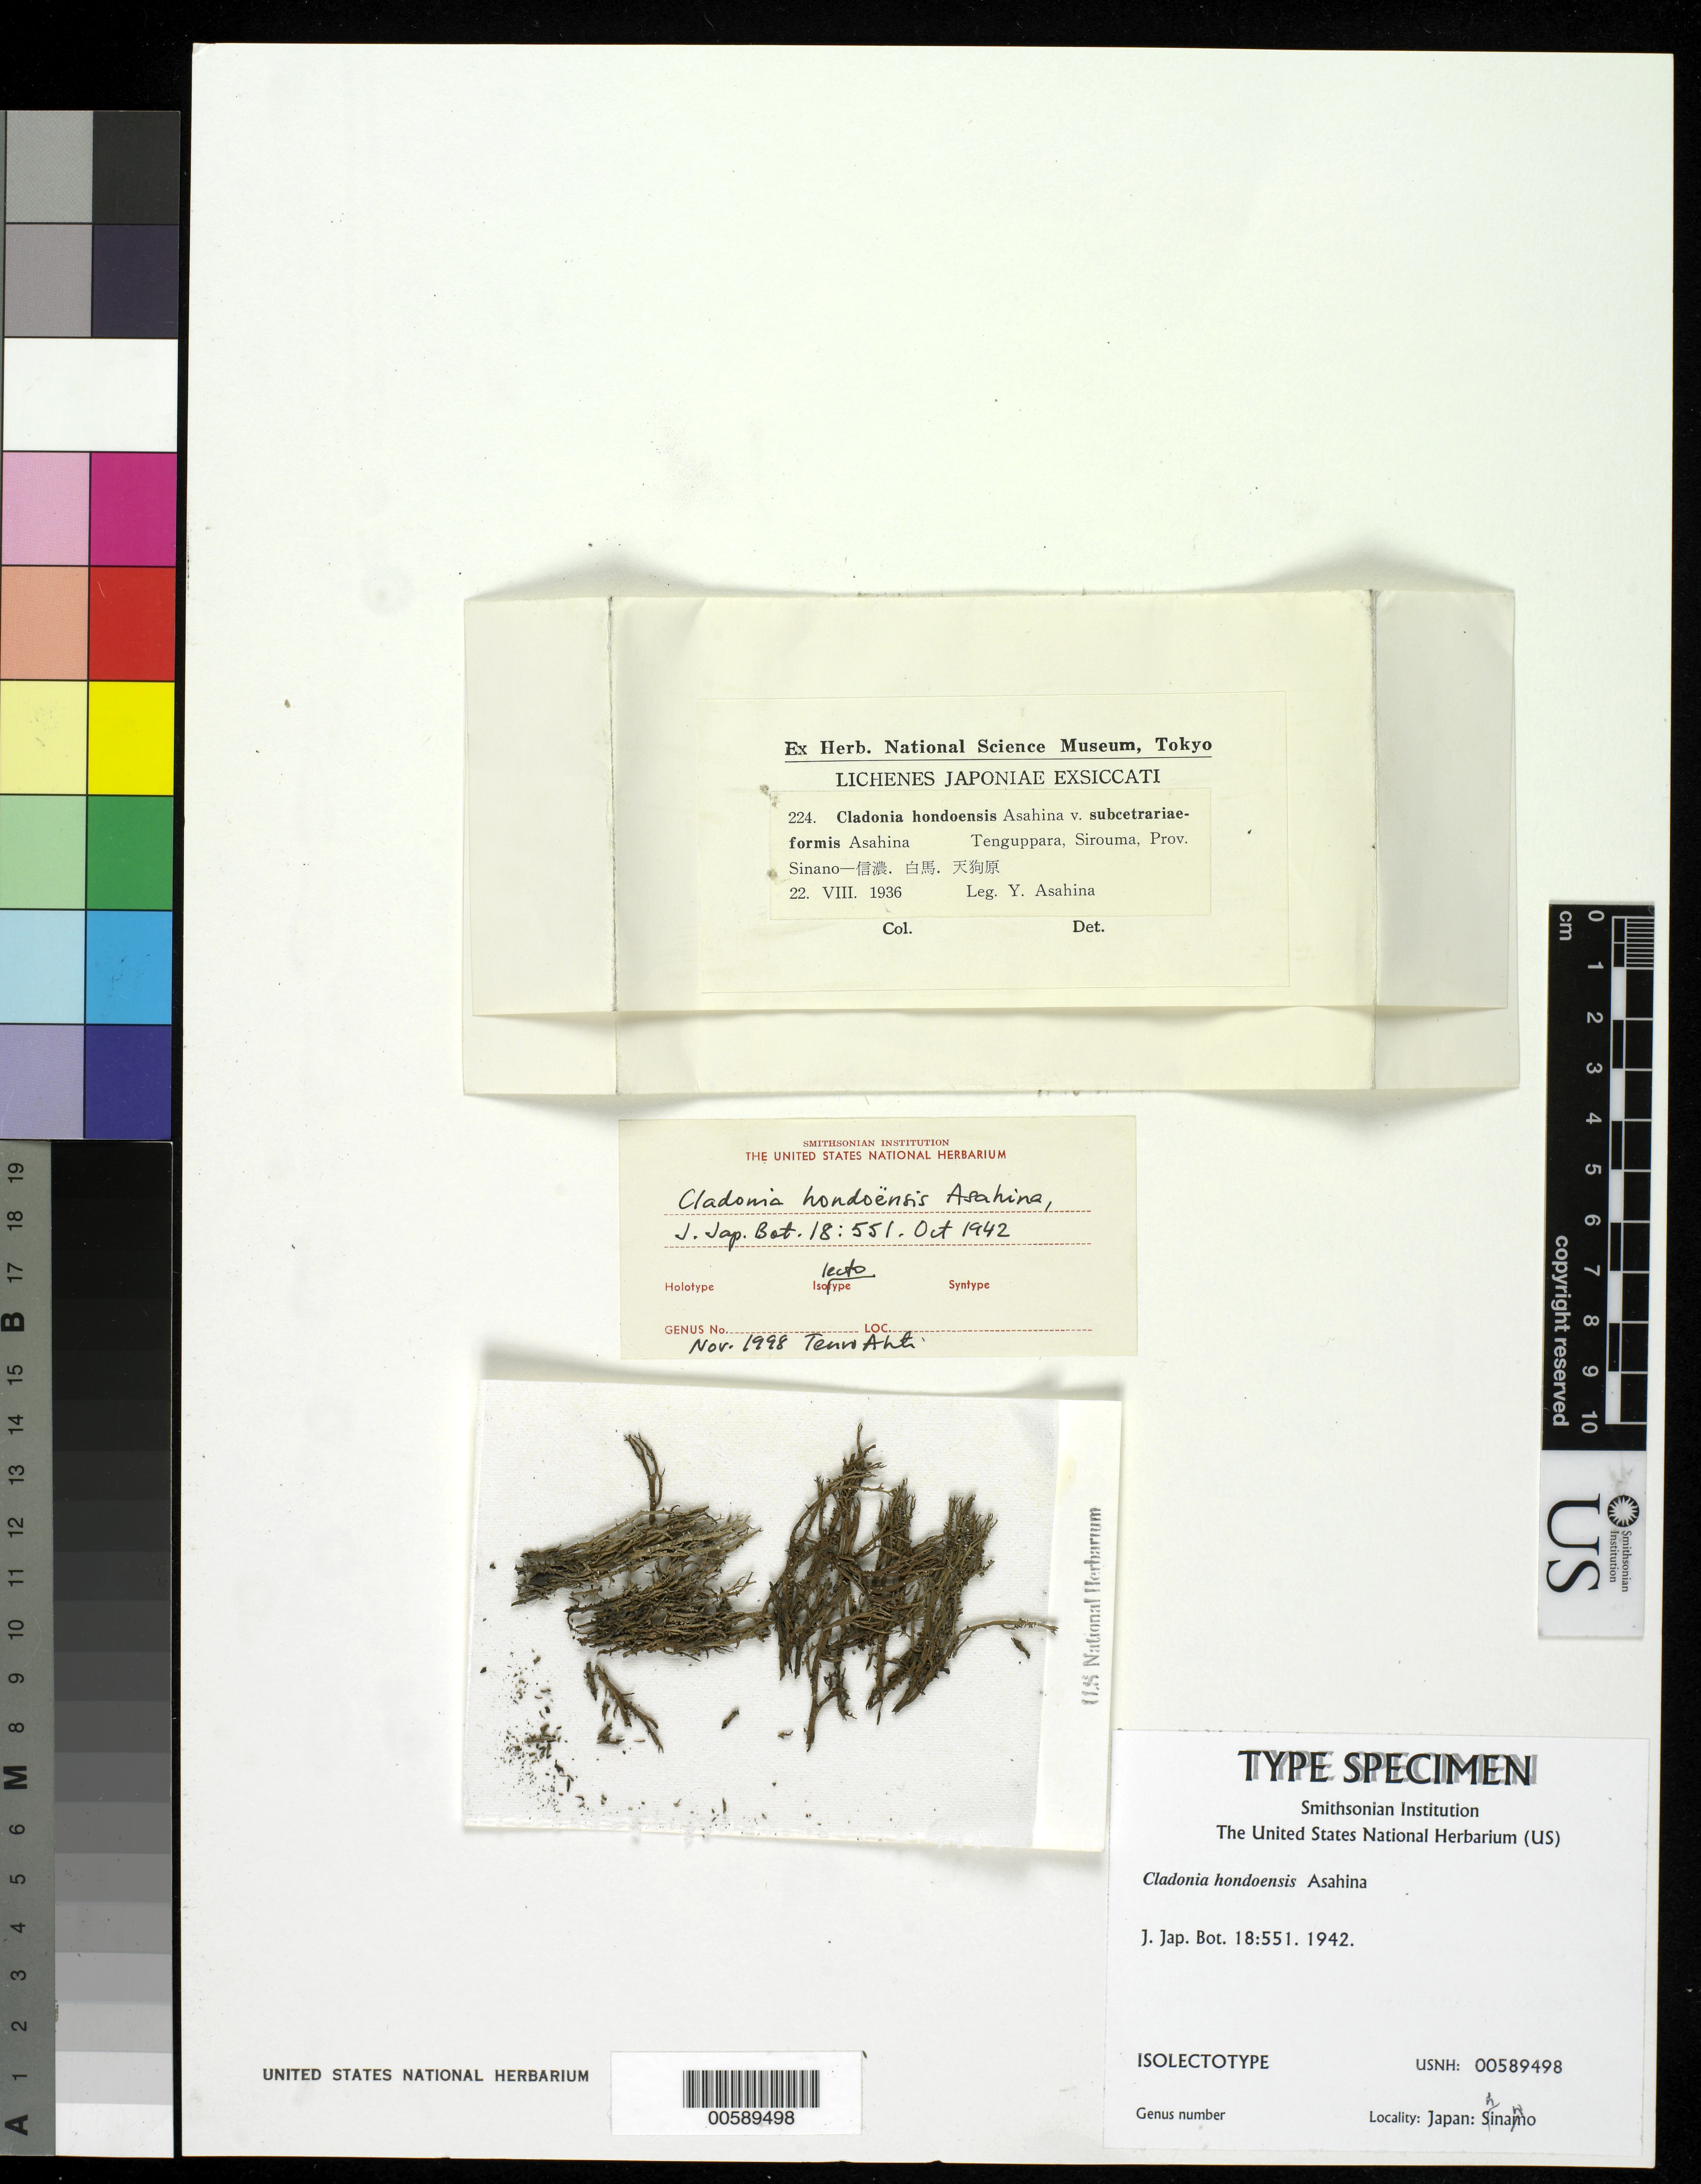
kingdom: Fungi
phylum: Ascomycota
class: Lecanoromycetes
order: Lecanorales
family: Cladoniaceae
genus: Cladonia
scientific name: Cladonia hondoensis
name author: Asahina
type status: Isolectotype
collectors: Y. Asahina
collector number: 224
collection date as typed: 22 Jul 1936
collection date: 1936-07-22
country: Japan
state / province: Nagano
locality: Tenguppara, Sirouma.